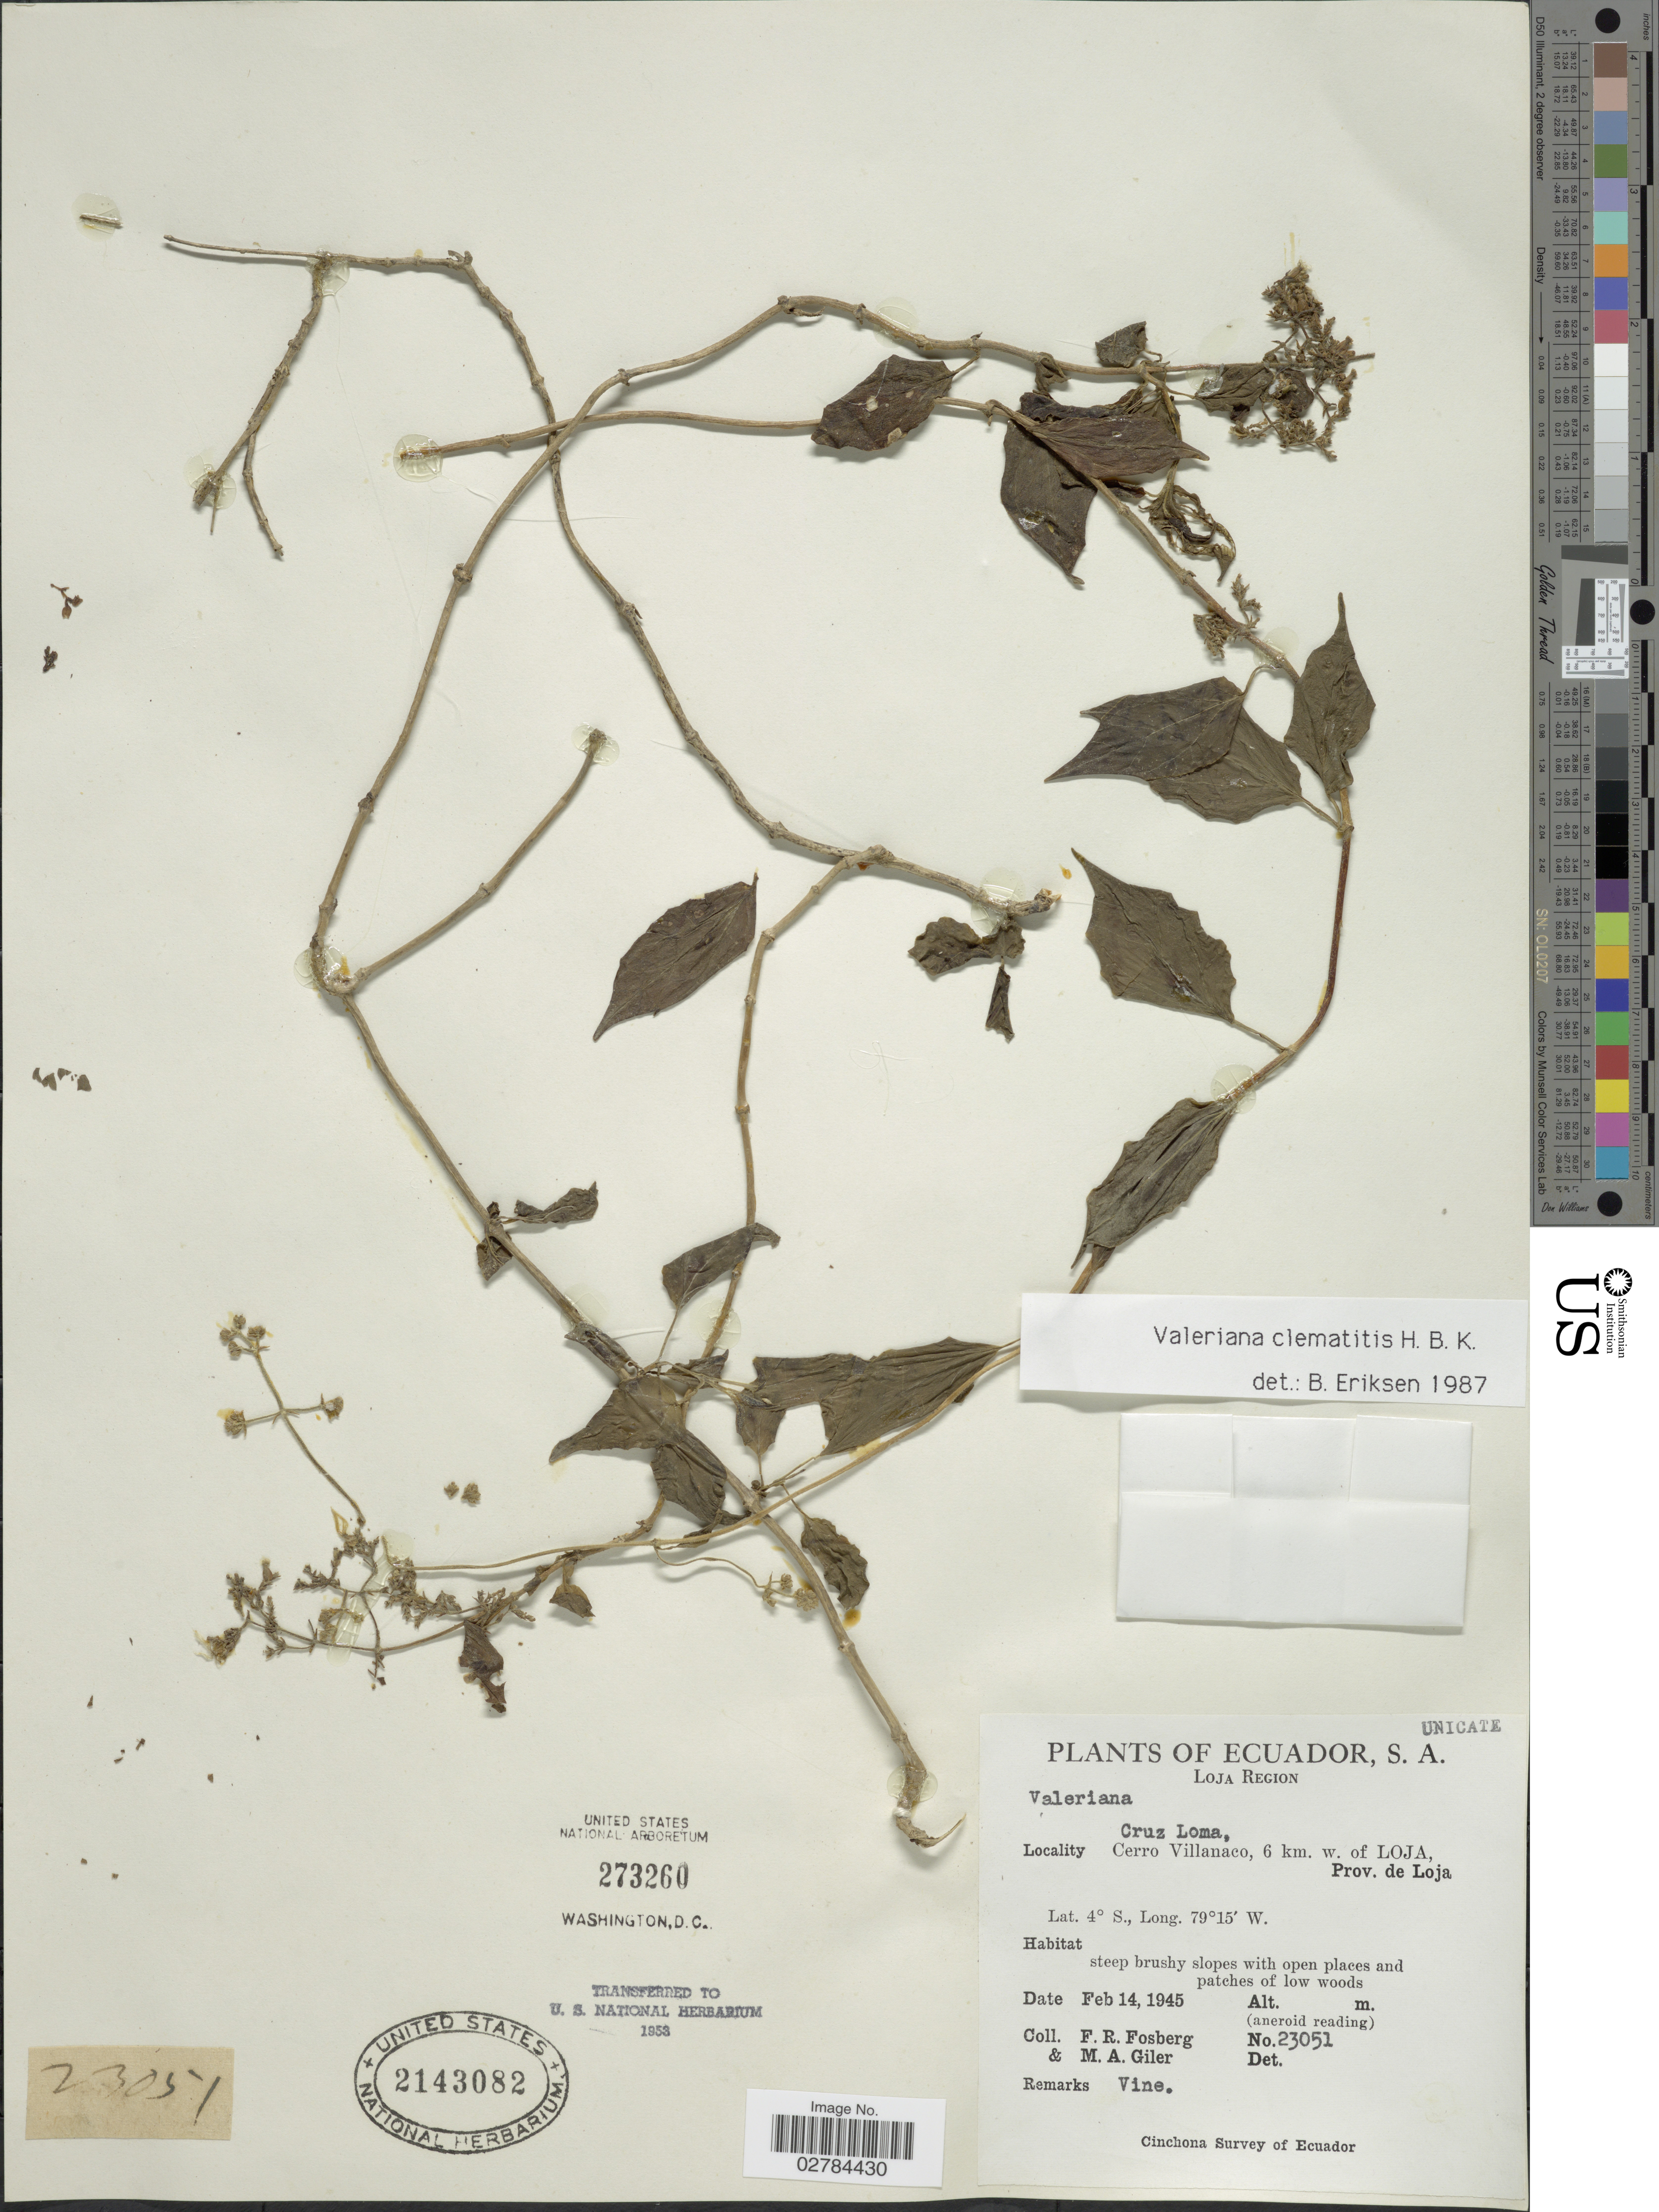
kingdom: Plantae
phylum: Tracheophyta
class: Magnoliopsida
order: Dipsacales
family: Caprifoliaceae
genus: Valeriana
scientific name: Valeriana clematitis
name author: Kunth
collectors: F. R. Fosberg & M. Giler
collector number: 23051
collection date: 1945-02-14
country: Ecuador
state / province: Loja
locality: Loja Region. Cruz Loma, Cerro Villanaco, 6 km. w. of Loja.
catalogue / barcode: US 2143082